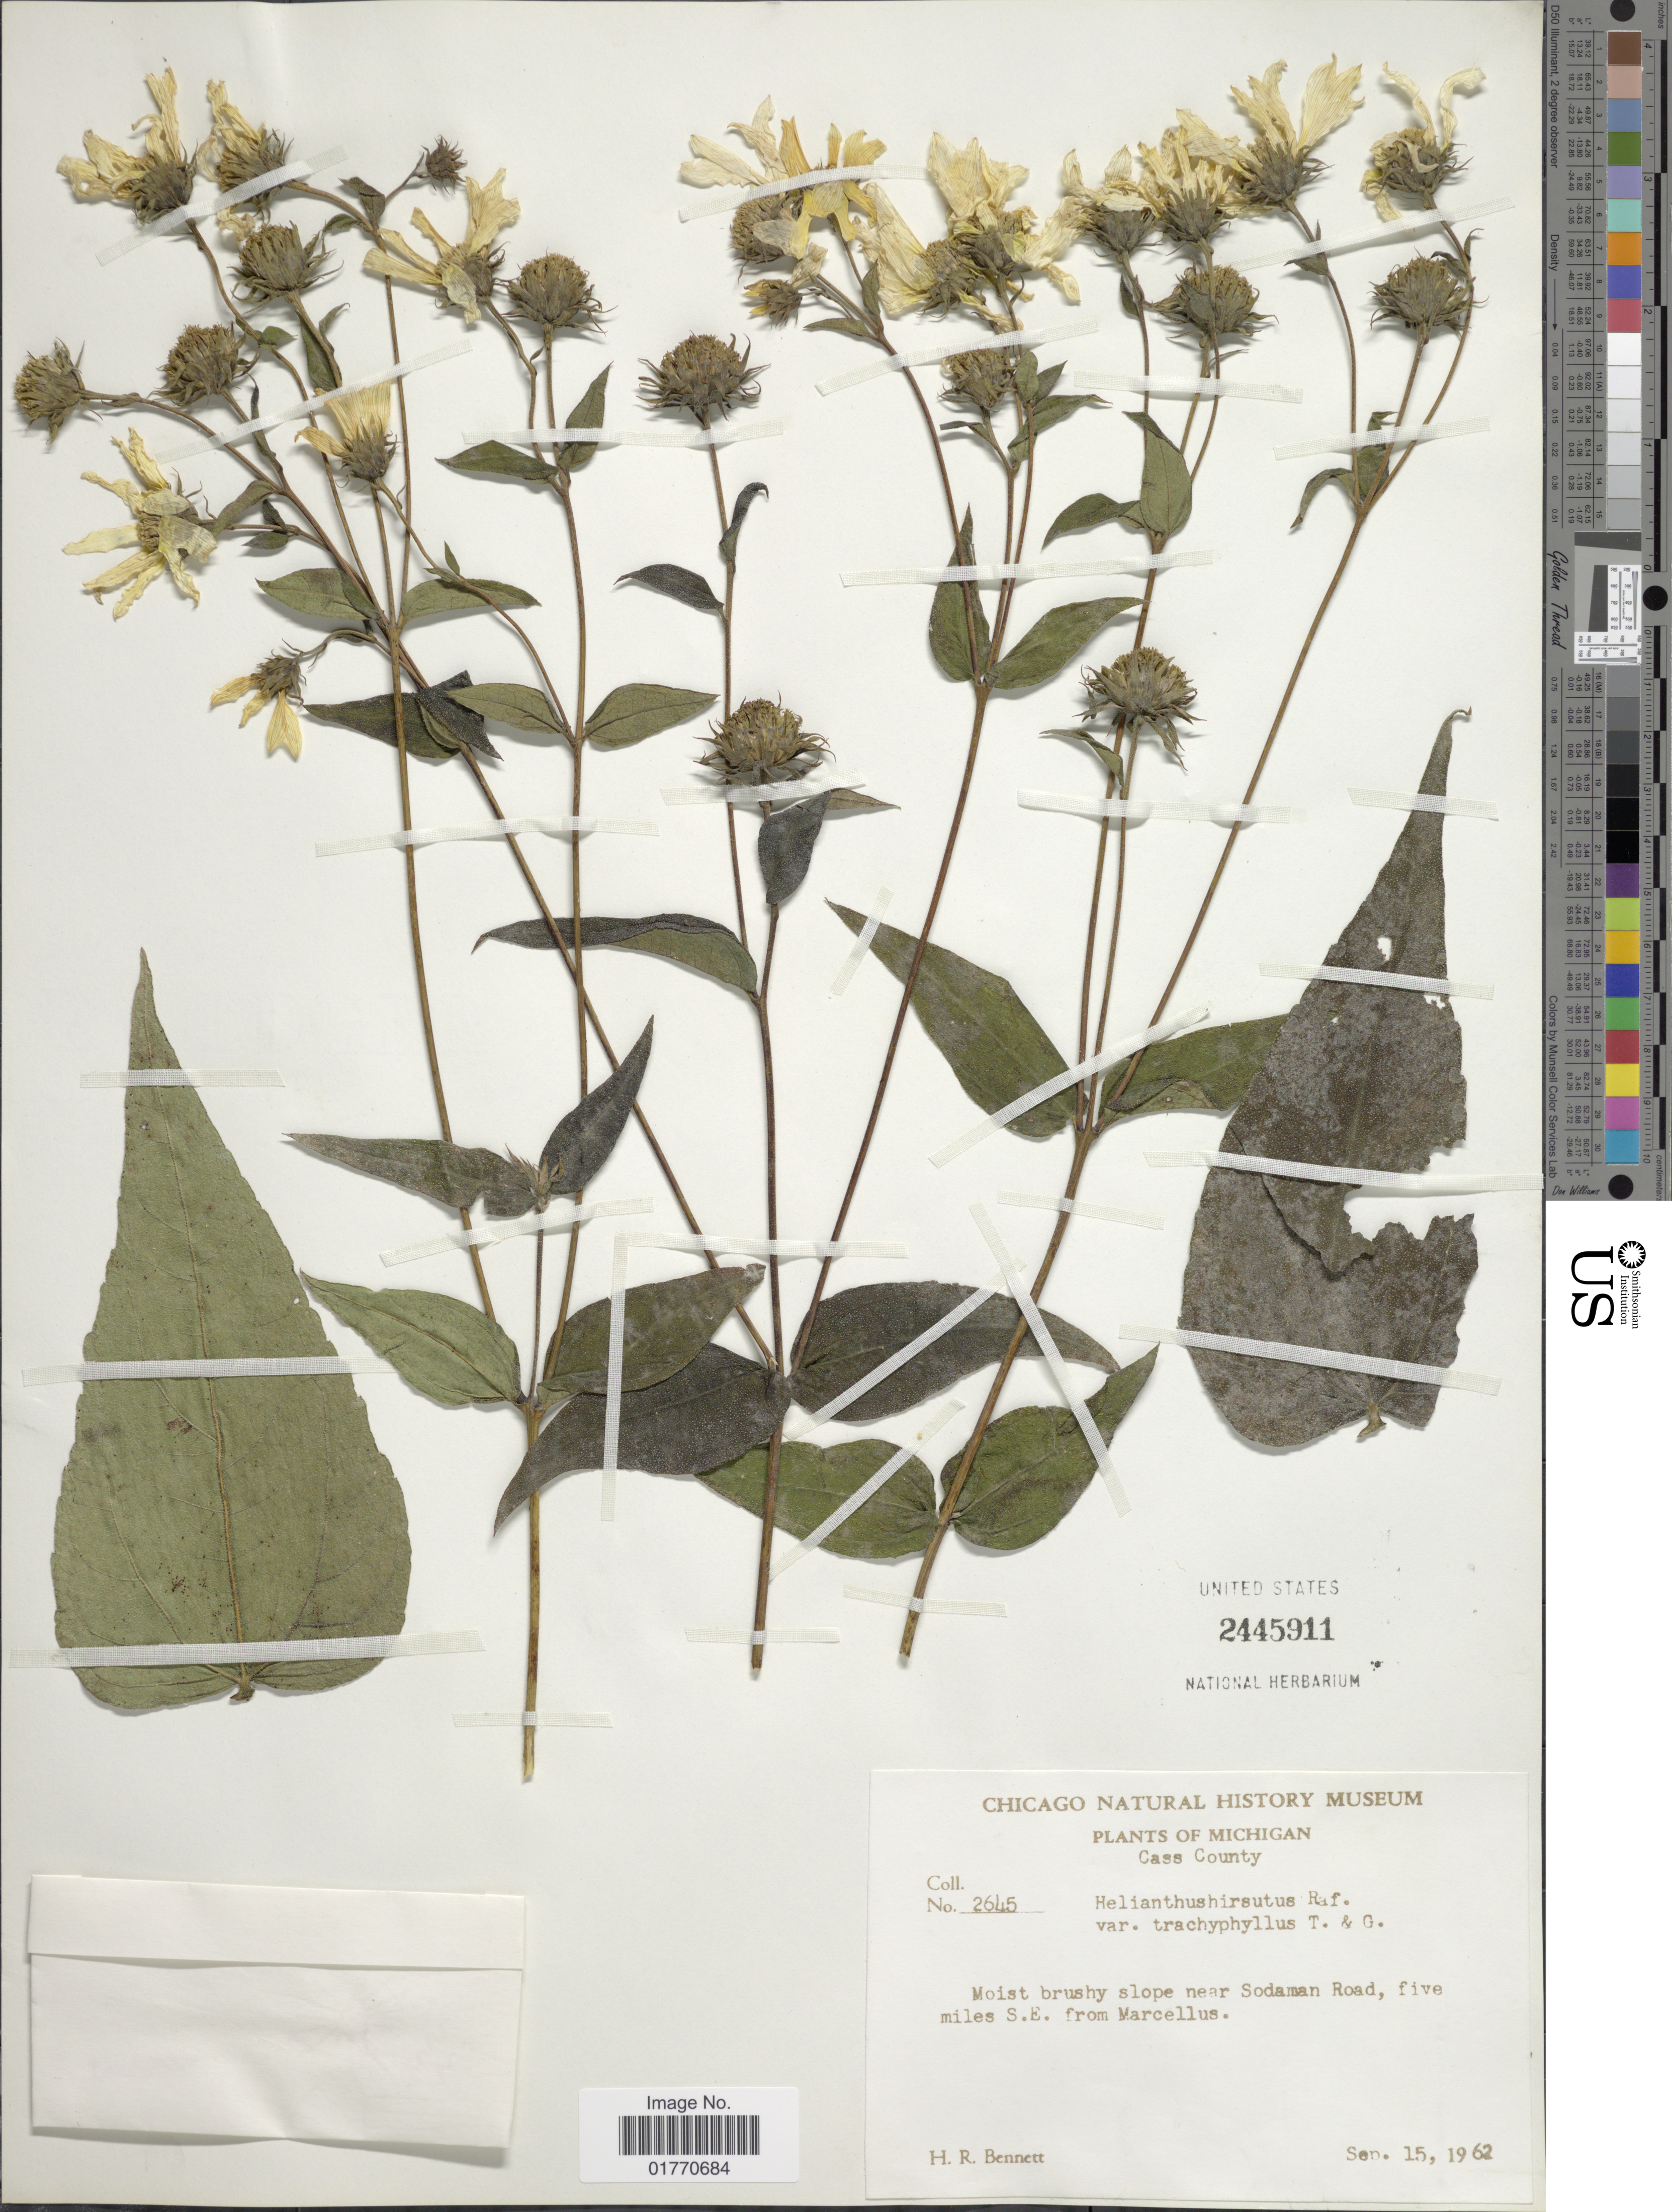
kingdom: Plantae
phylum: Tracheophyta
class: Magnoliopsida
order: Asterales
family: Asteraceae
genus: Helianthus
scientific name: Helianthus hirsutus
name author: Raf.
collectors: H. R. Bennett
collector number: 2645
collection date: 1962-09-15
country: United States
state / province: Michigan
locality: Cass County, moist brushy slope near Sodaman Road, five miles S.E. from Marcellus.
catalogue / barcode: US 2445911